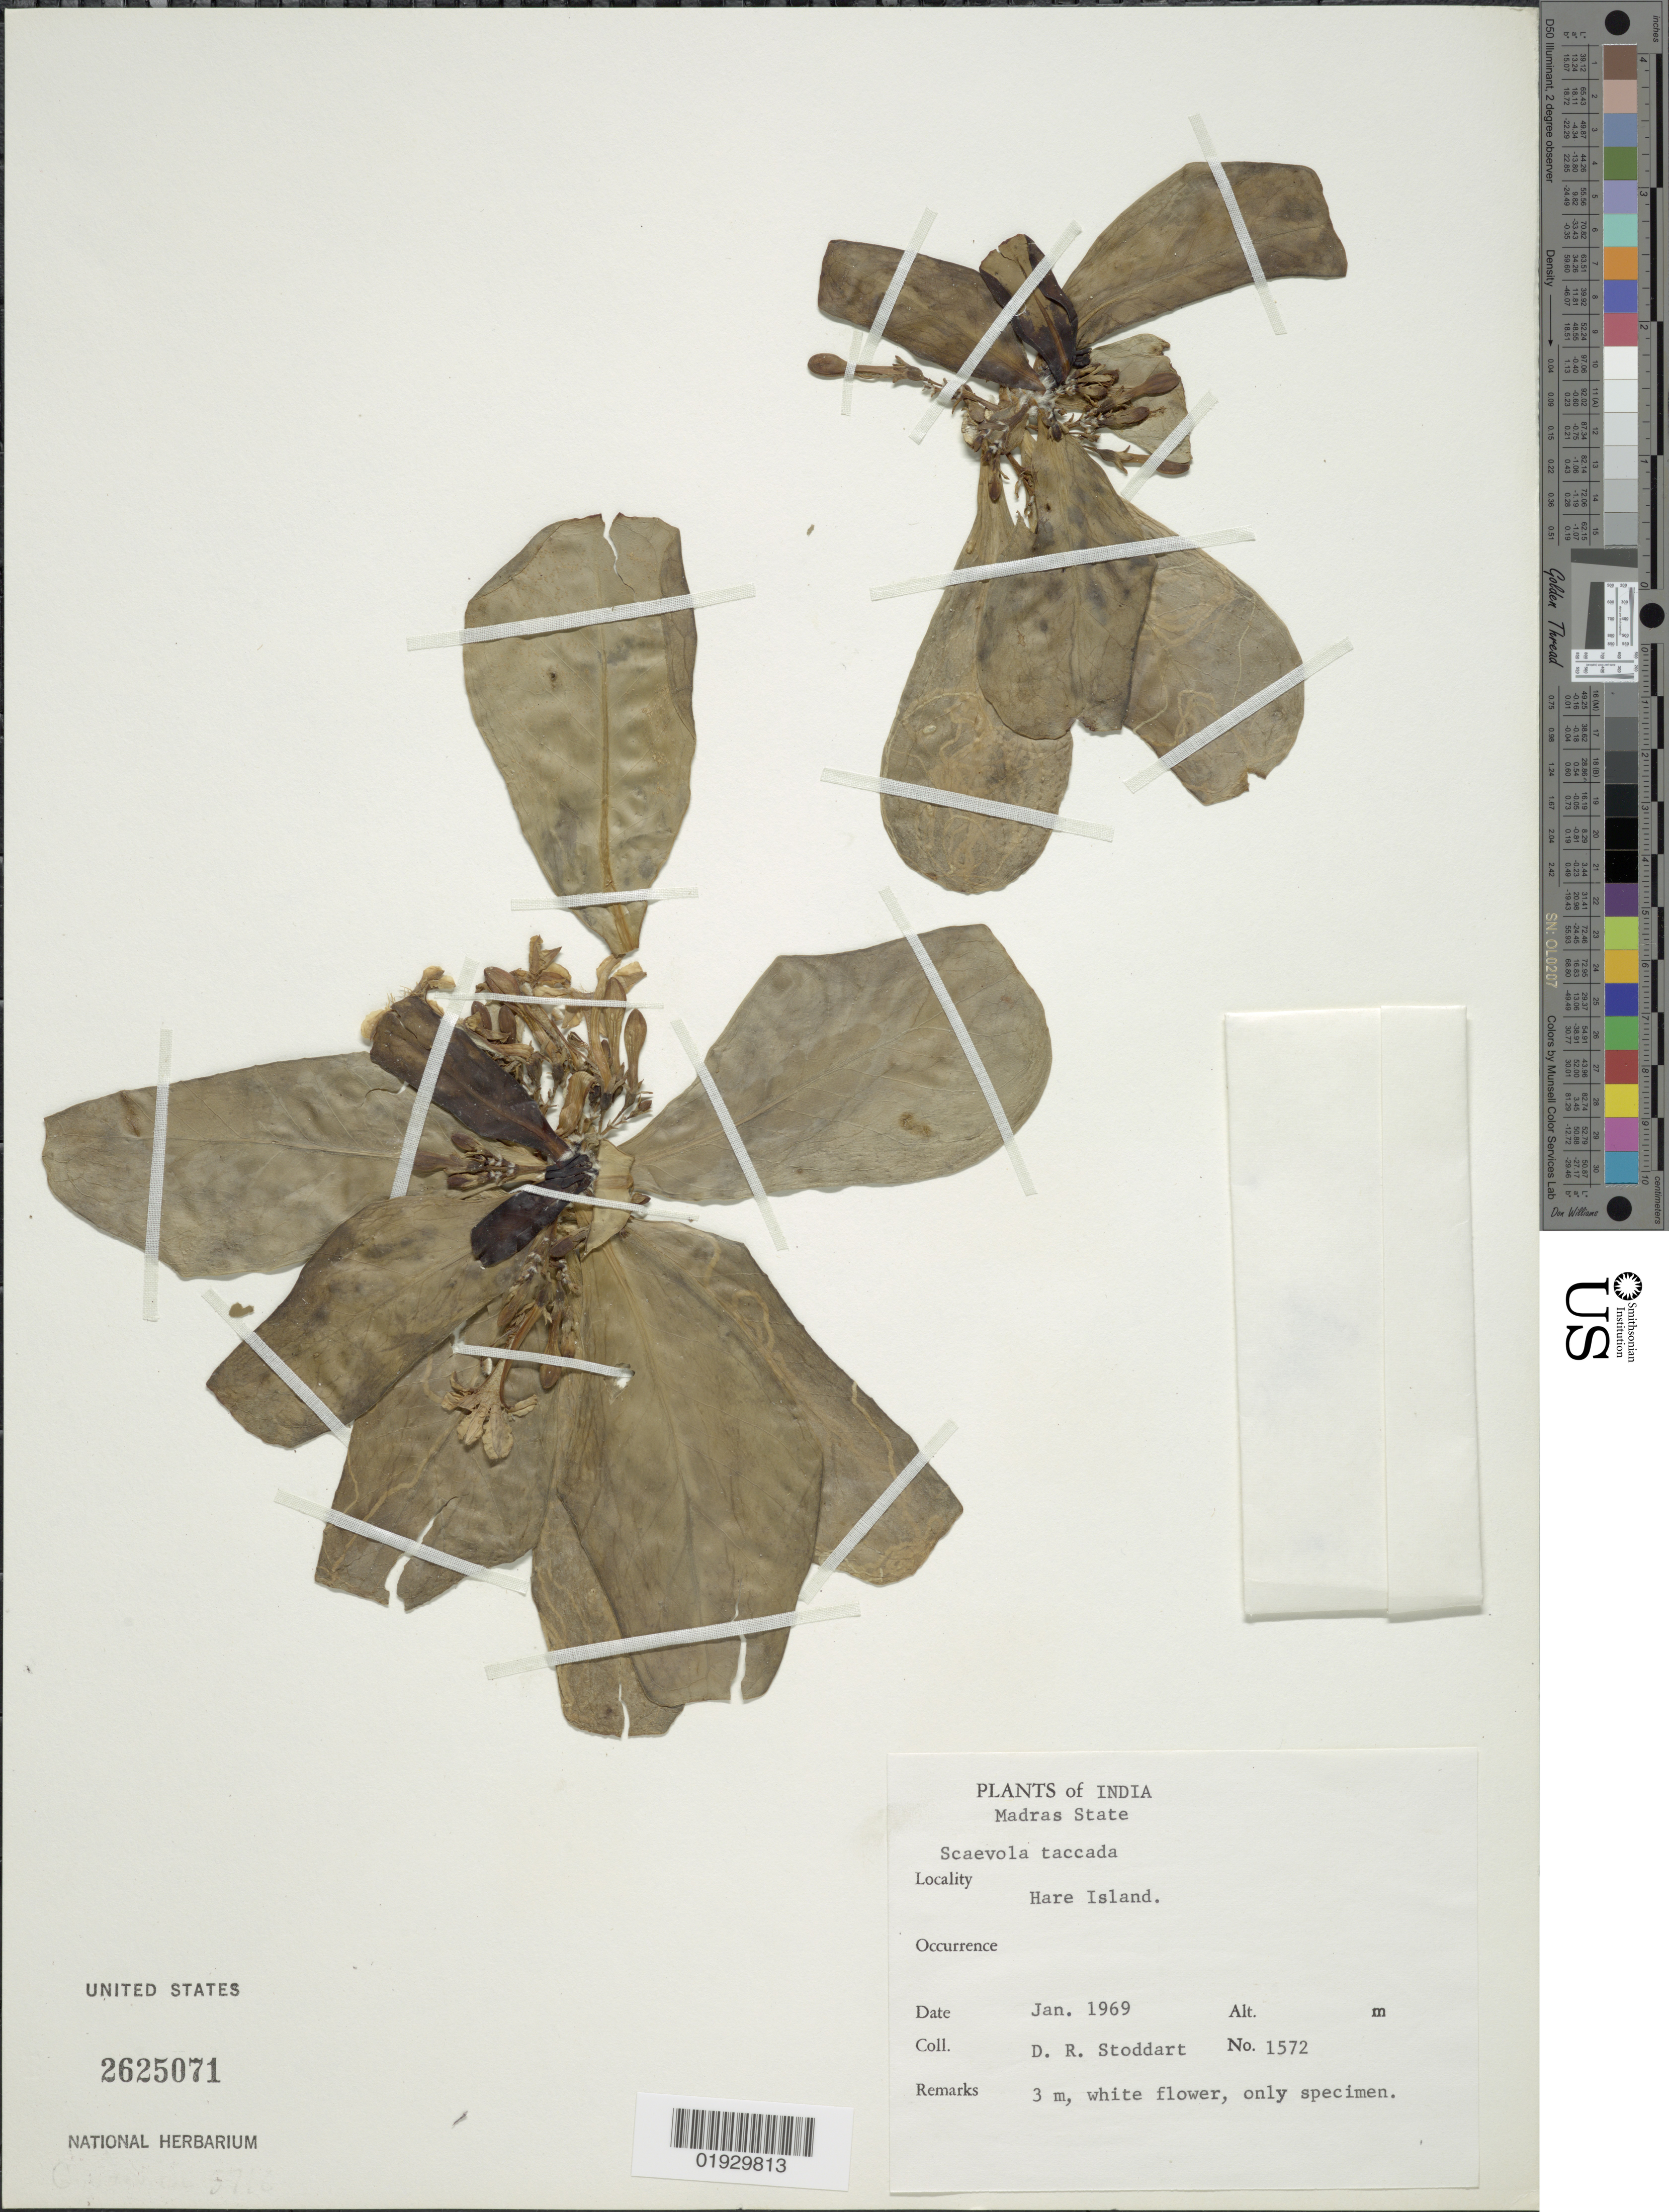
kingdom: Plantae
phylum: Tracheophyta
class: Magnoliopsida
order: Asterales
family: Goodeniaceae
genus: Scaevola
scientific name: Scaevola taccada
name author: (Gaertn.) Roxb.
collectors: D. R. Stoddart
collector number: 1572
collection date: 1969-01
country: India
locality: Madras State. Hare Island.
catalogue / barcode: US 2625071